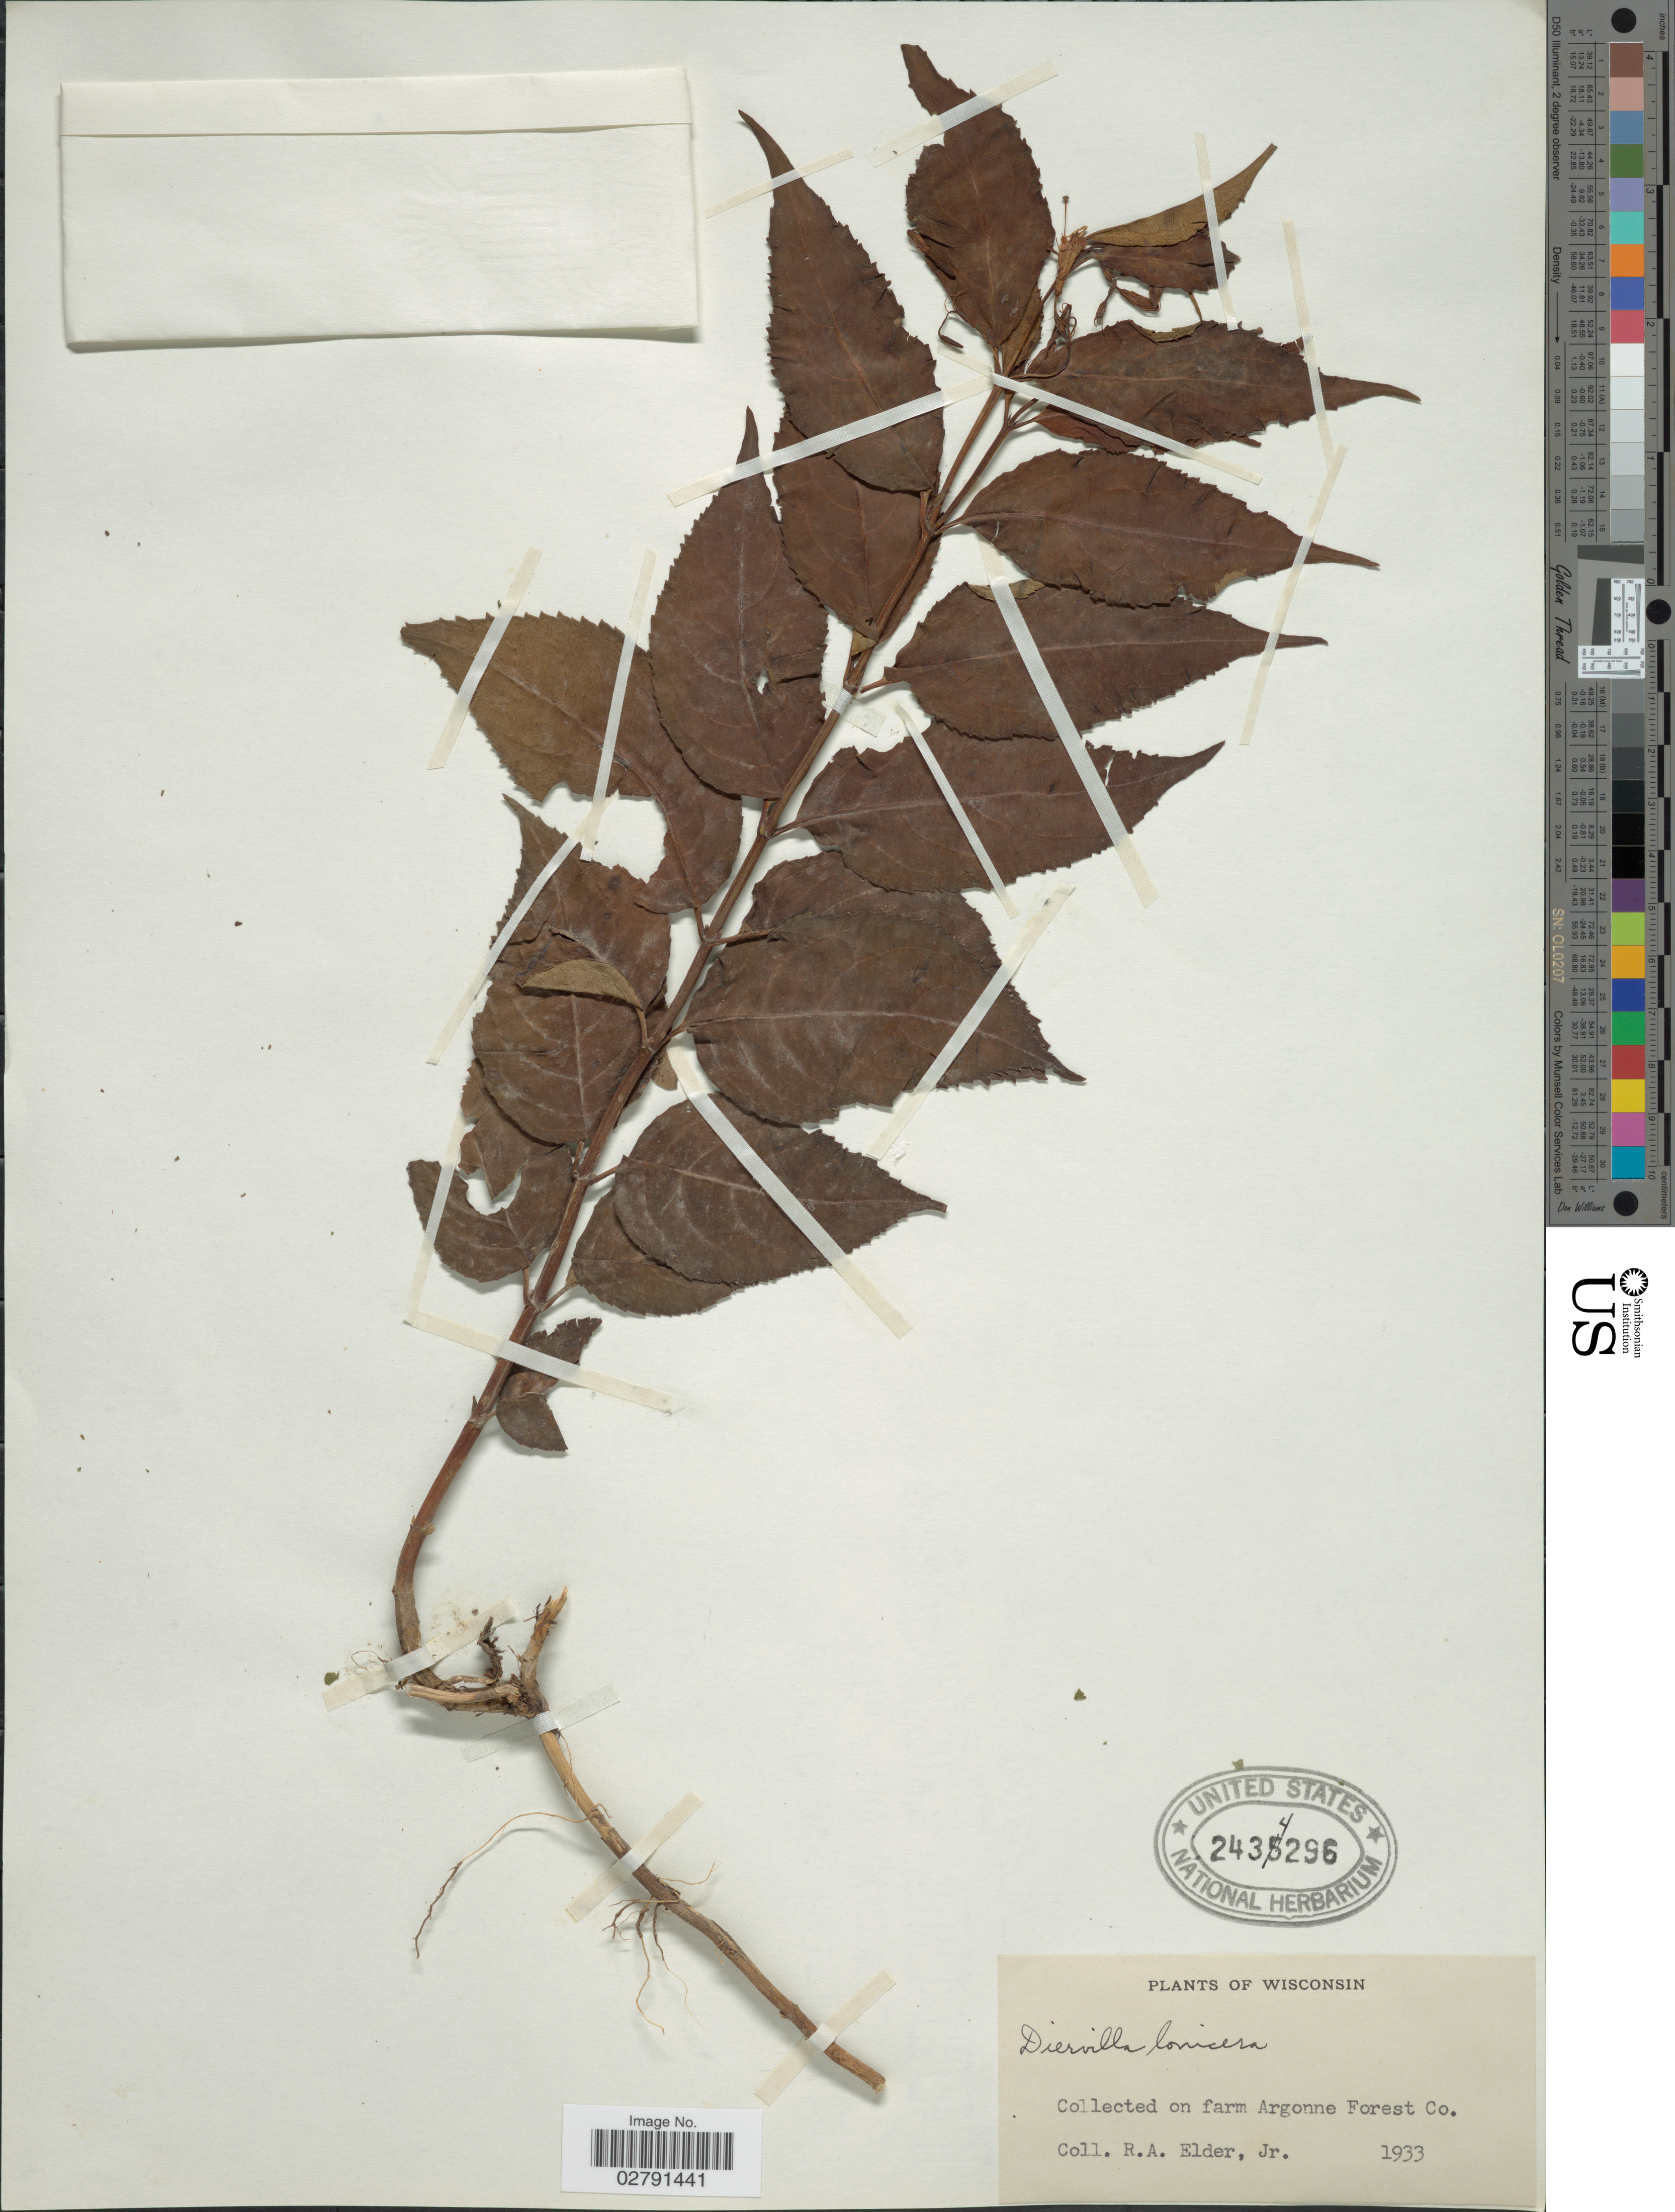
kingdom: Plantae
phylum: Tracheophyta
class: Magnoliopsida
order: Dipsacales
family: Caprifoliaceae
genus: Diervilla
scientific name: Diervilla lonicera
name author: Mill.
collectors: R. Elder Jr.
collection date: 1933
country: United States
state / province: Wisconsin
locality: On farm Argonne Forest Co.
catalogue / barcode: US 2434296